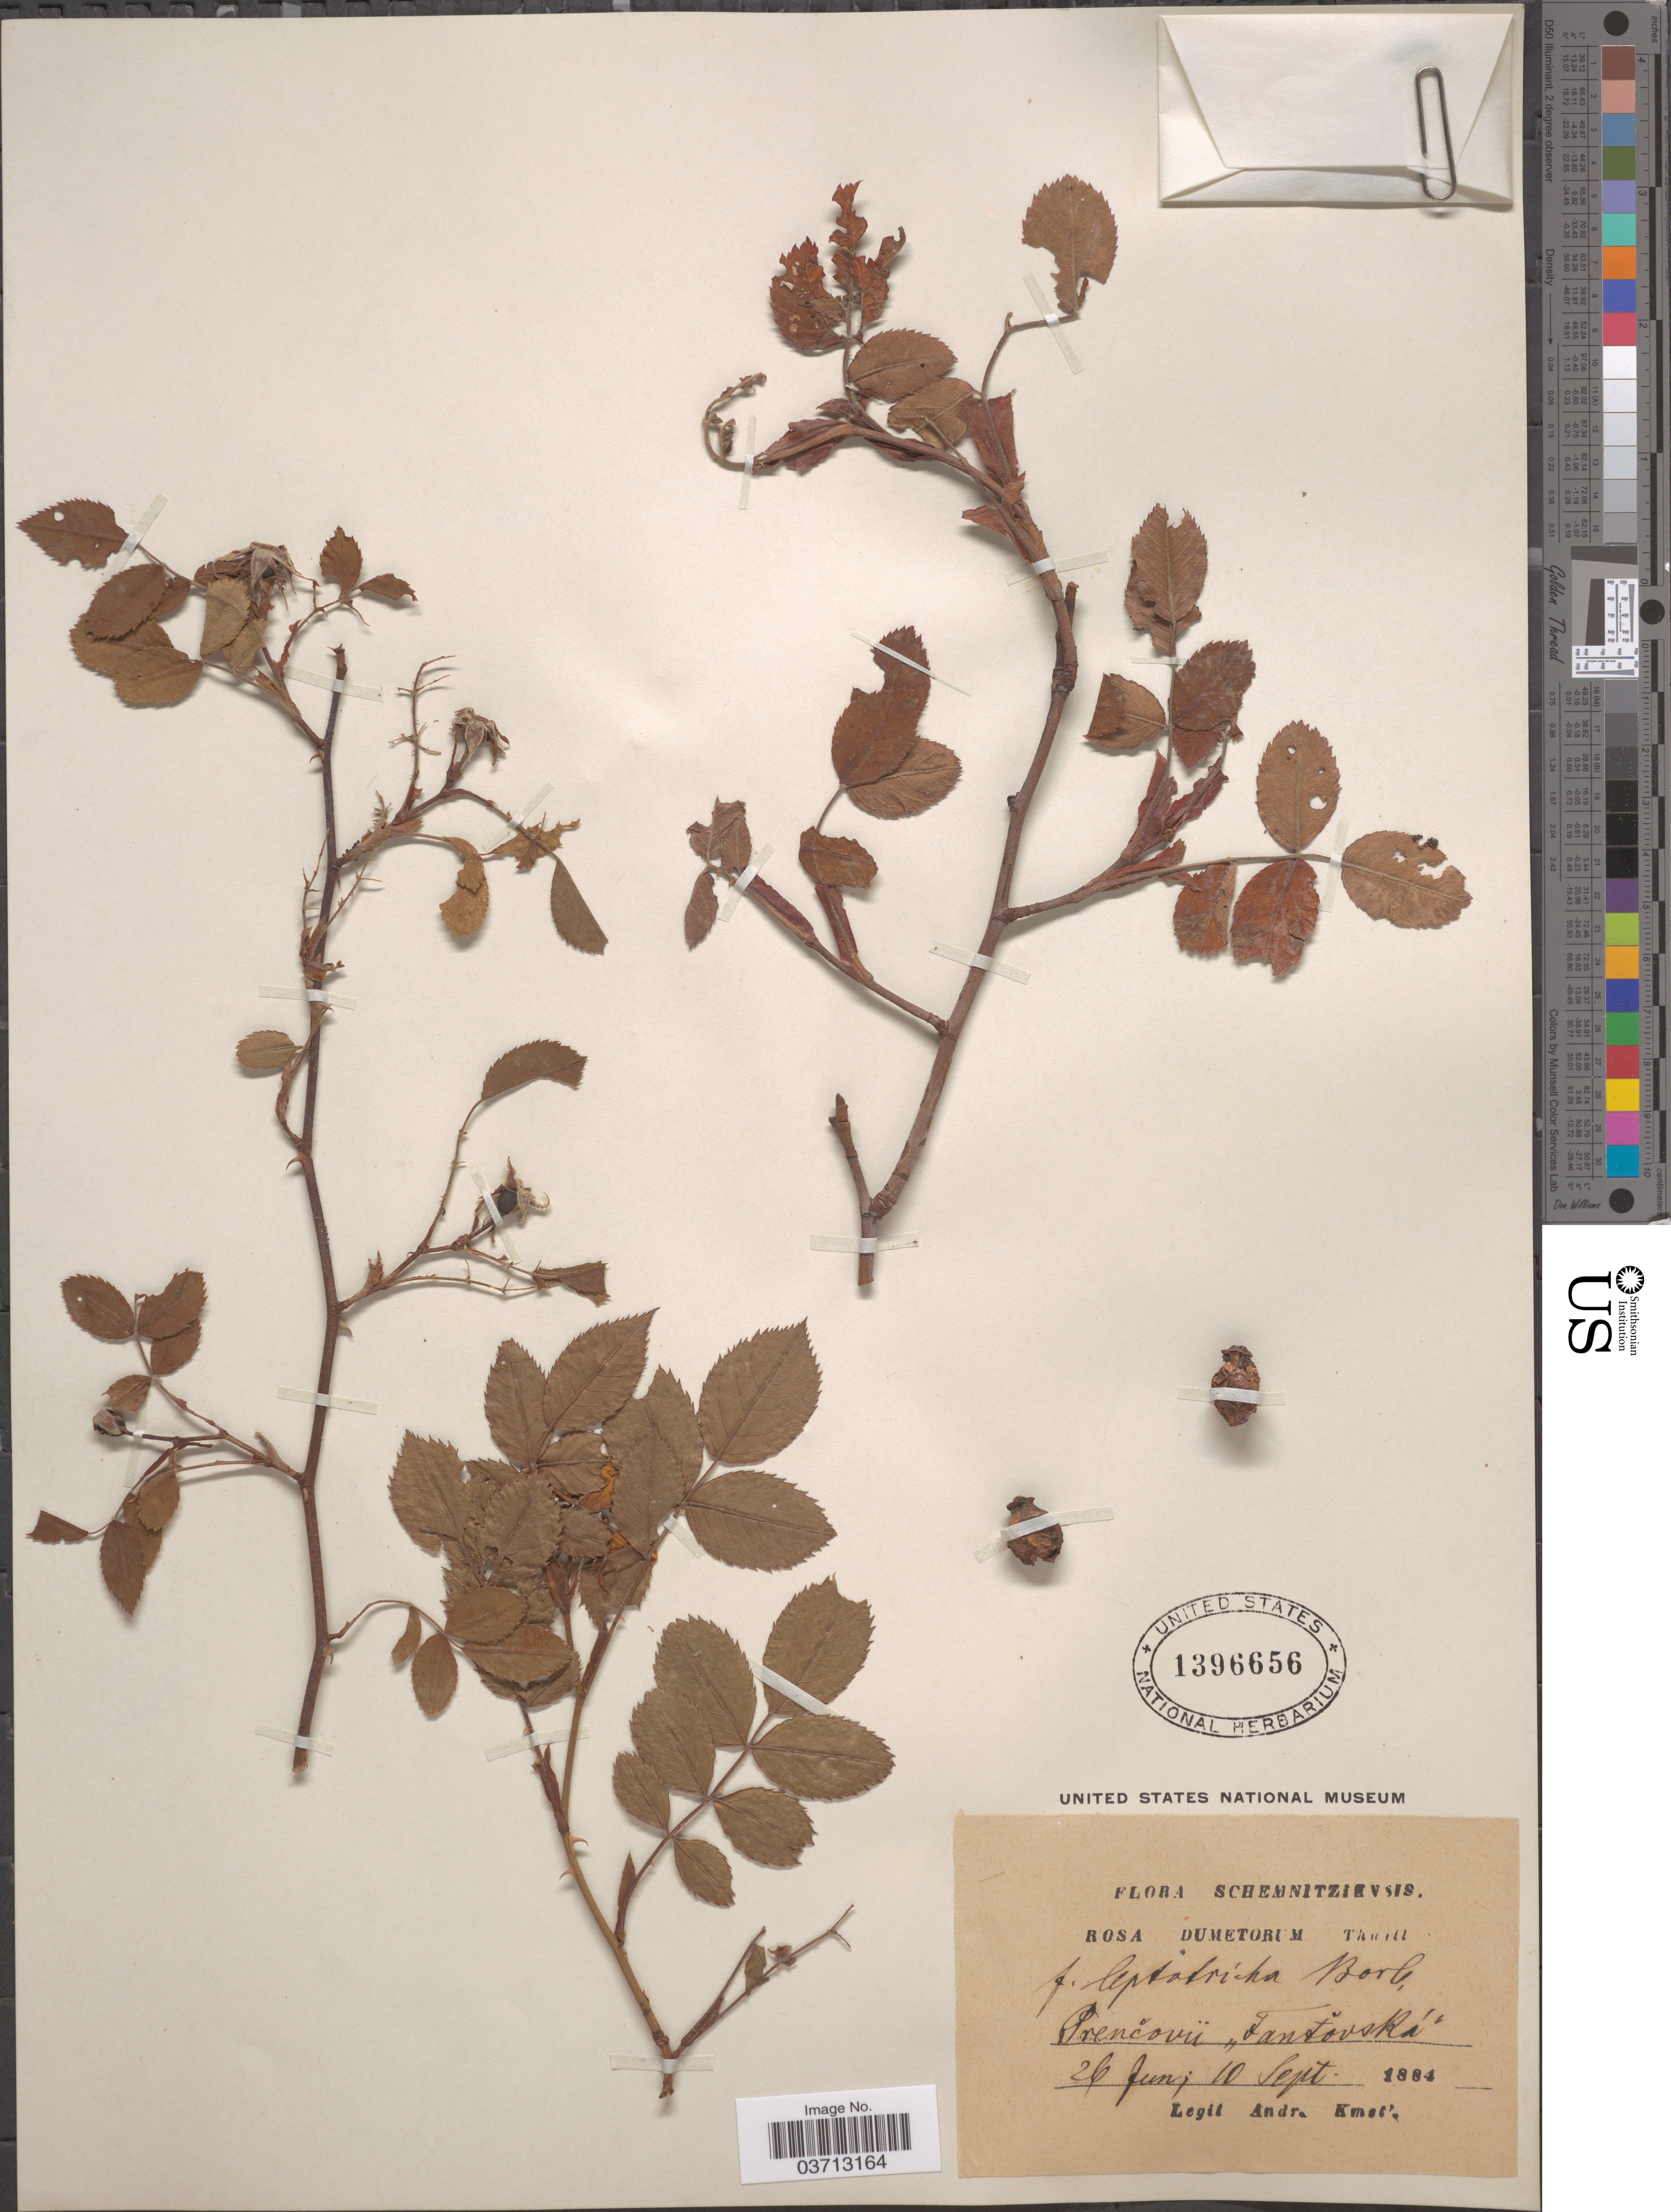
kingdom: Plantae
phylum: Tracheophyta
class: Magnoliopsida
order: Rosales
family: Rosaceae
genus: Rosa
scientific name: Rosa dumetorum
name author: Lange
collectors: A. Kmet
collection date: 1884-06-26/1884-09-10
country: Slovakia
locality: Schemnitzie [illegible text]sis. Prencovü "Fantovská".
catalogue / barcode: US 1396656